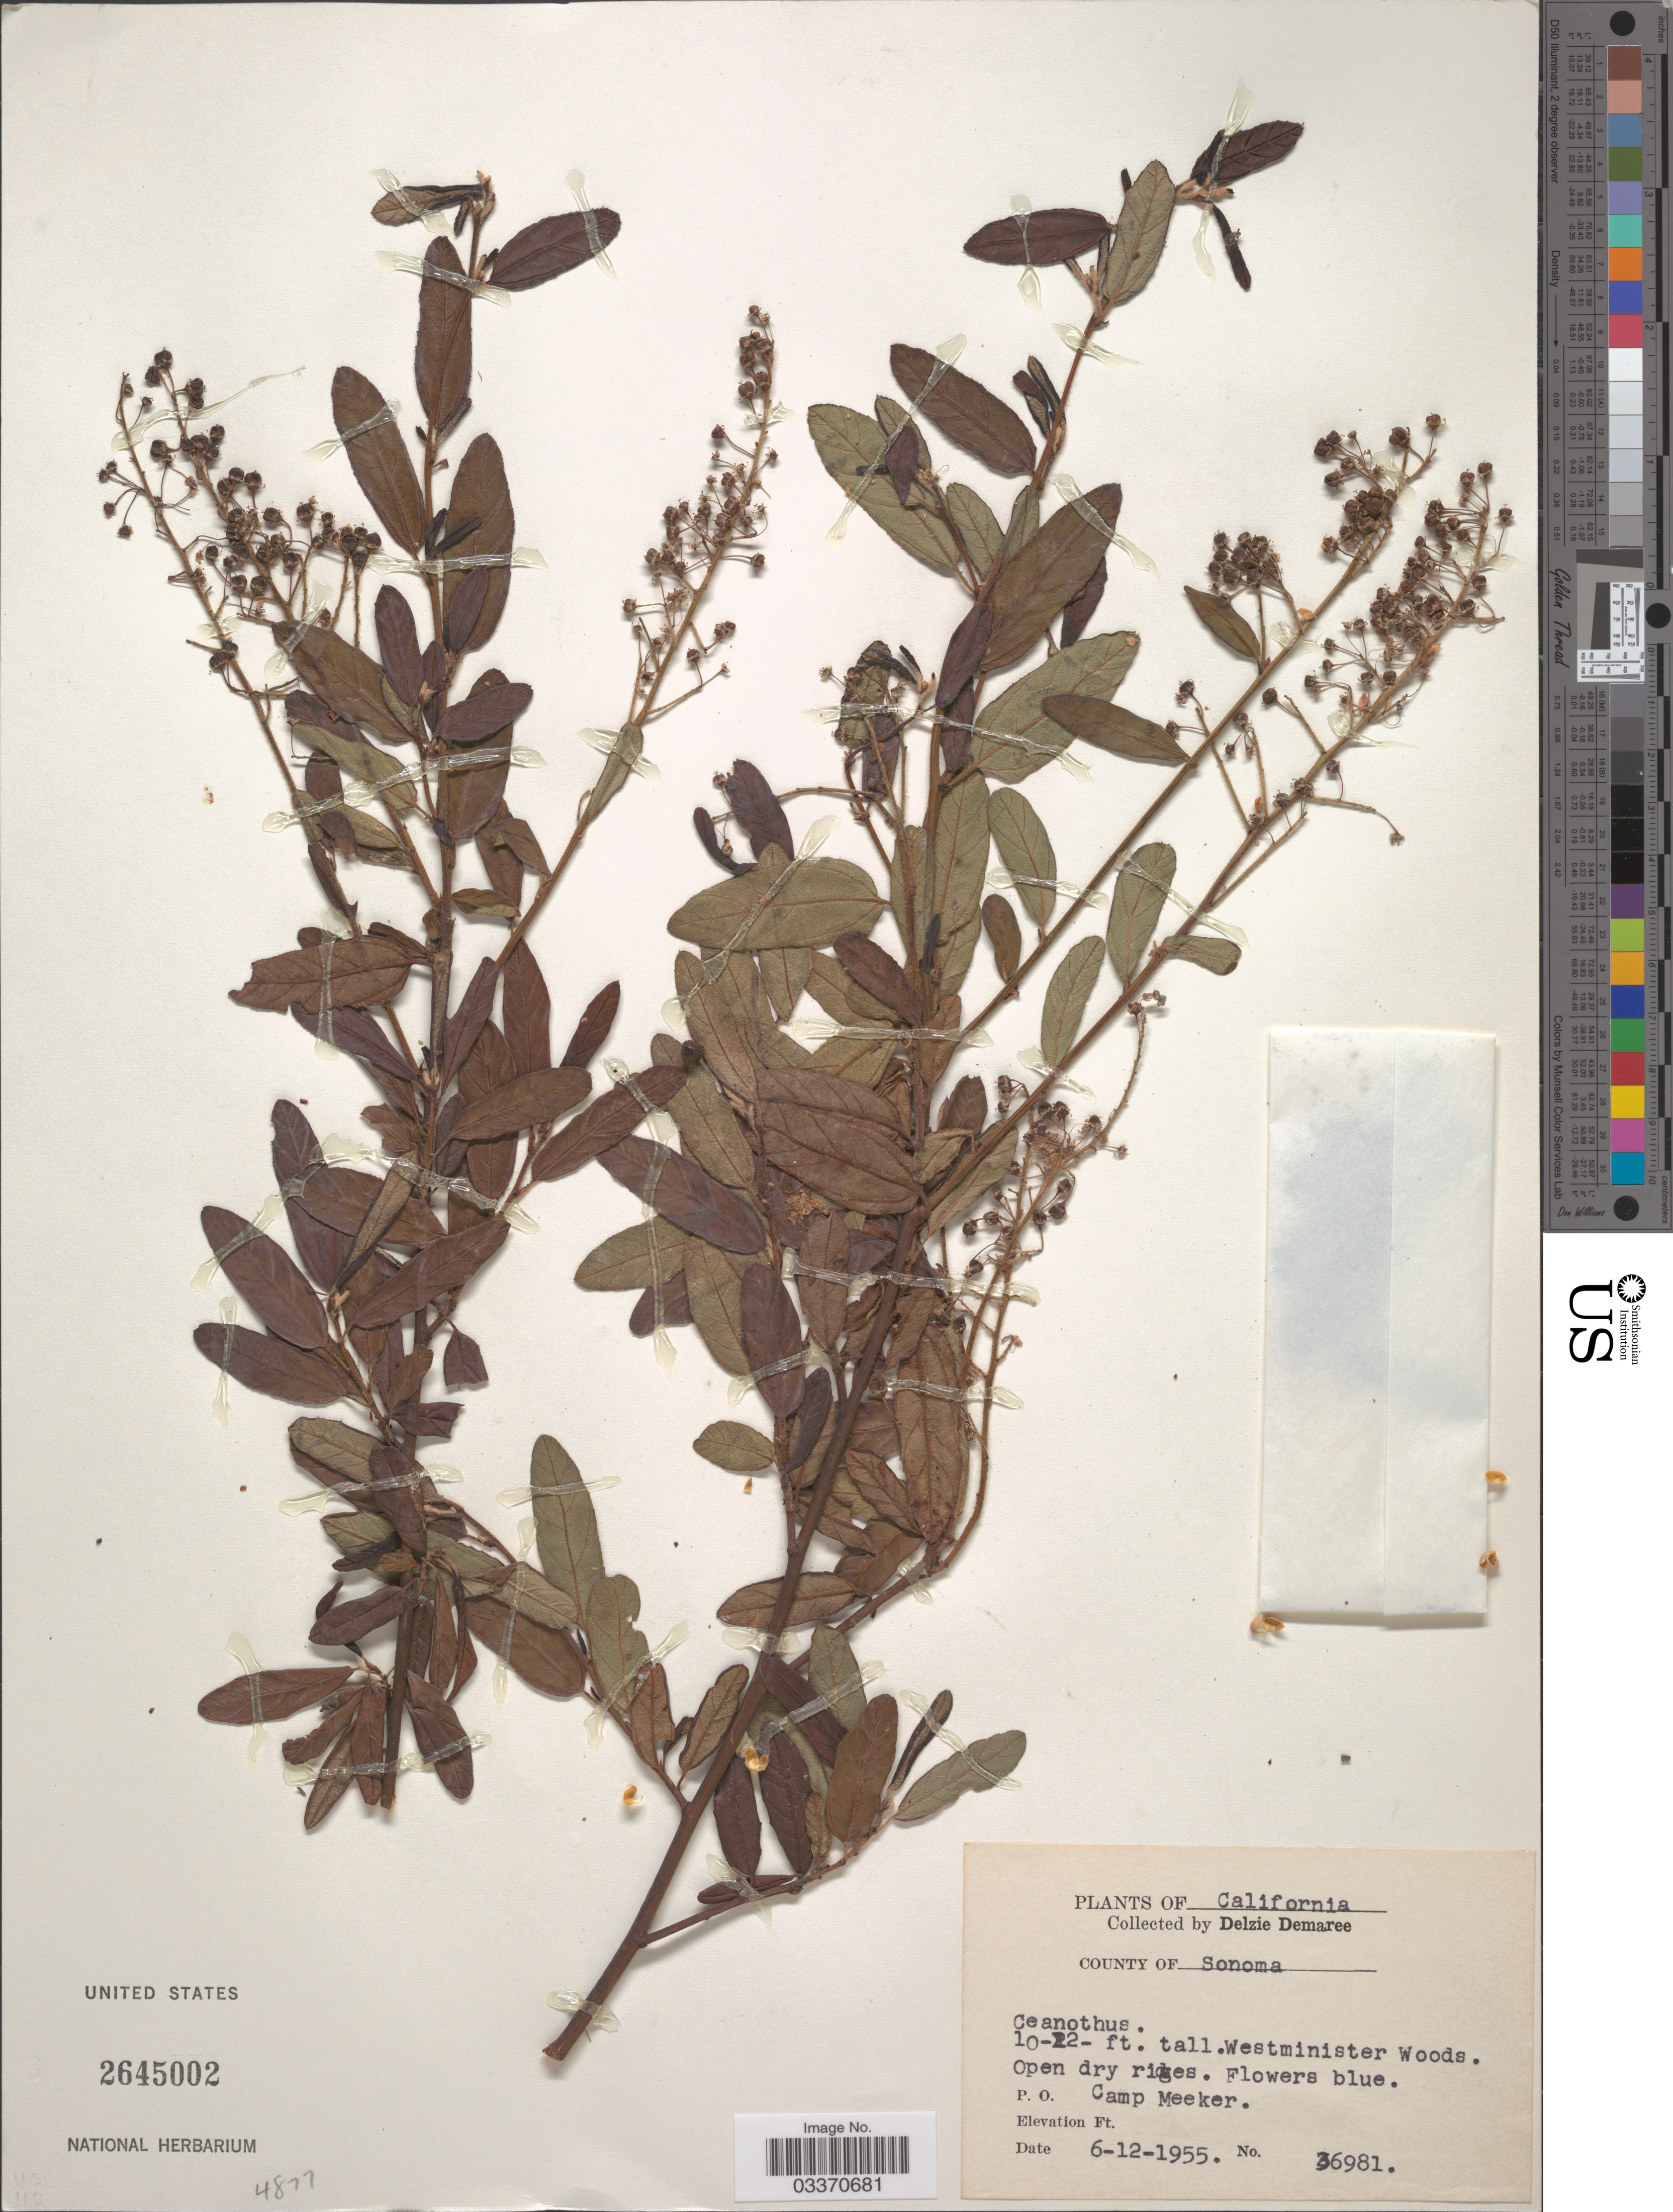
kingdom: Plantae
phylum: Tracheophyta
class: Magnoliopsida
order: Rosales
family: Rhamnaceae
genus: Ceanothus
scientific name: Ceanothus sp.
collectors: D. Demaree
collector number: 36981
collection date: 1955-06-12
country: United States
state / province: California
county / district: Sonoma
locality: County of Sonoma. Westminister Woods. P. O. Camp Meeker.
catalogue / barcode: US 2645002